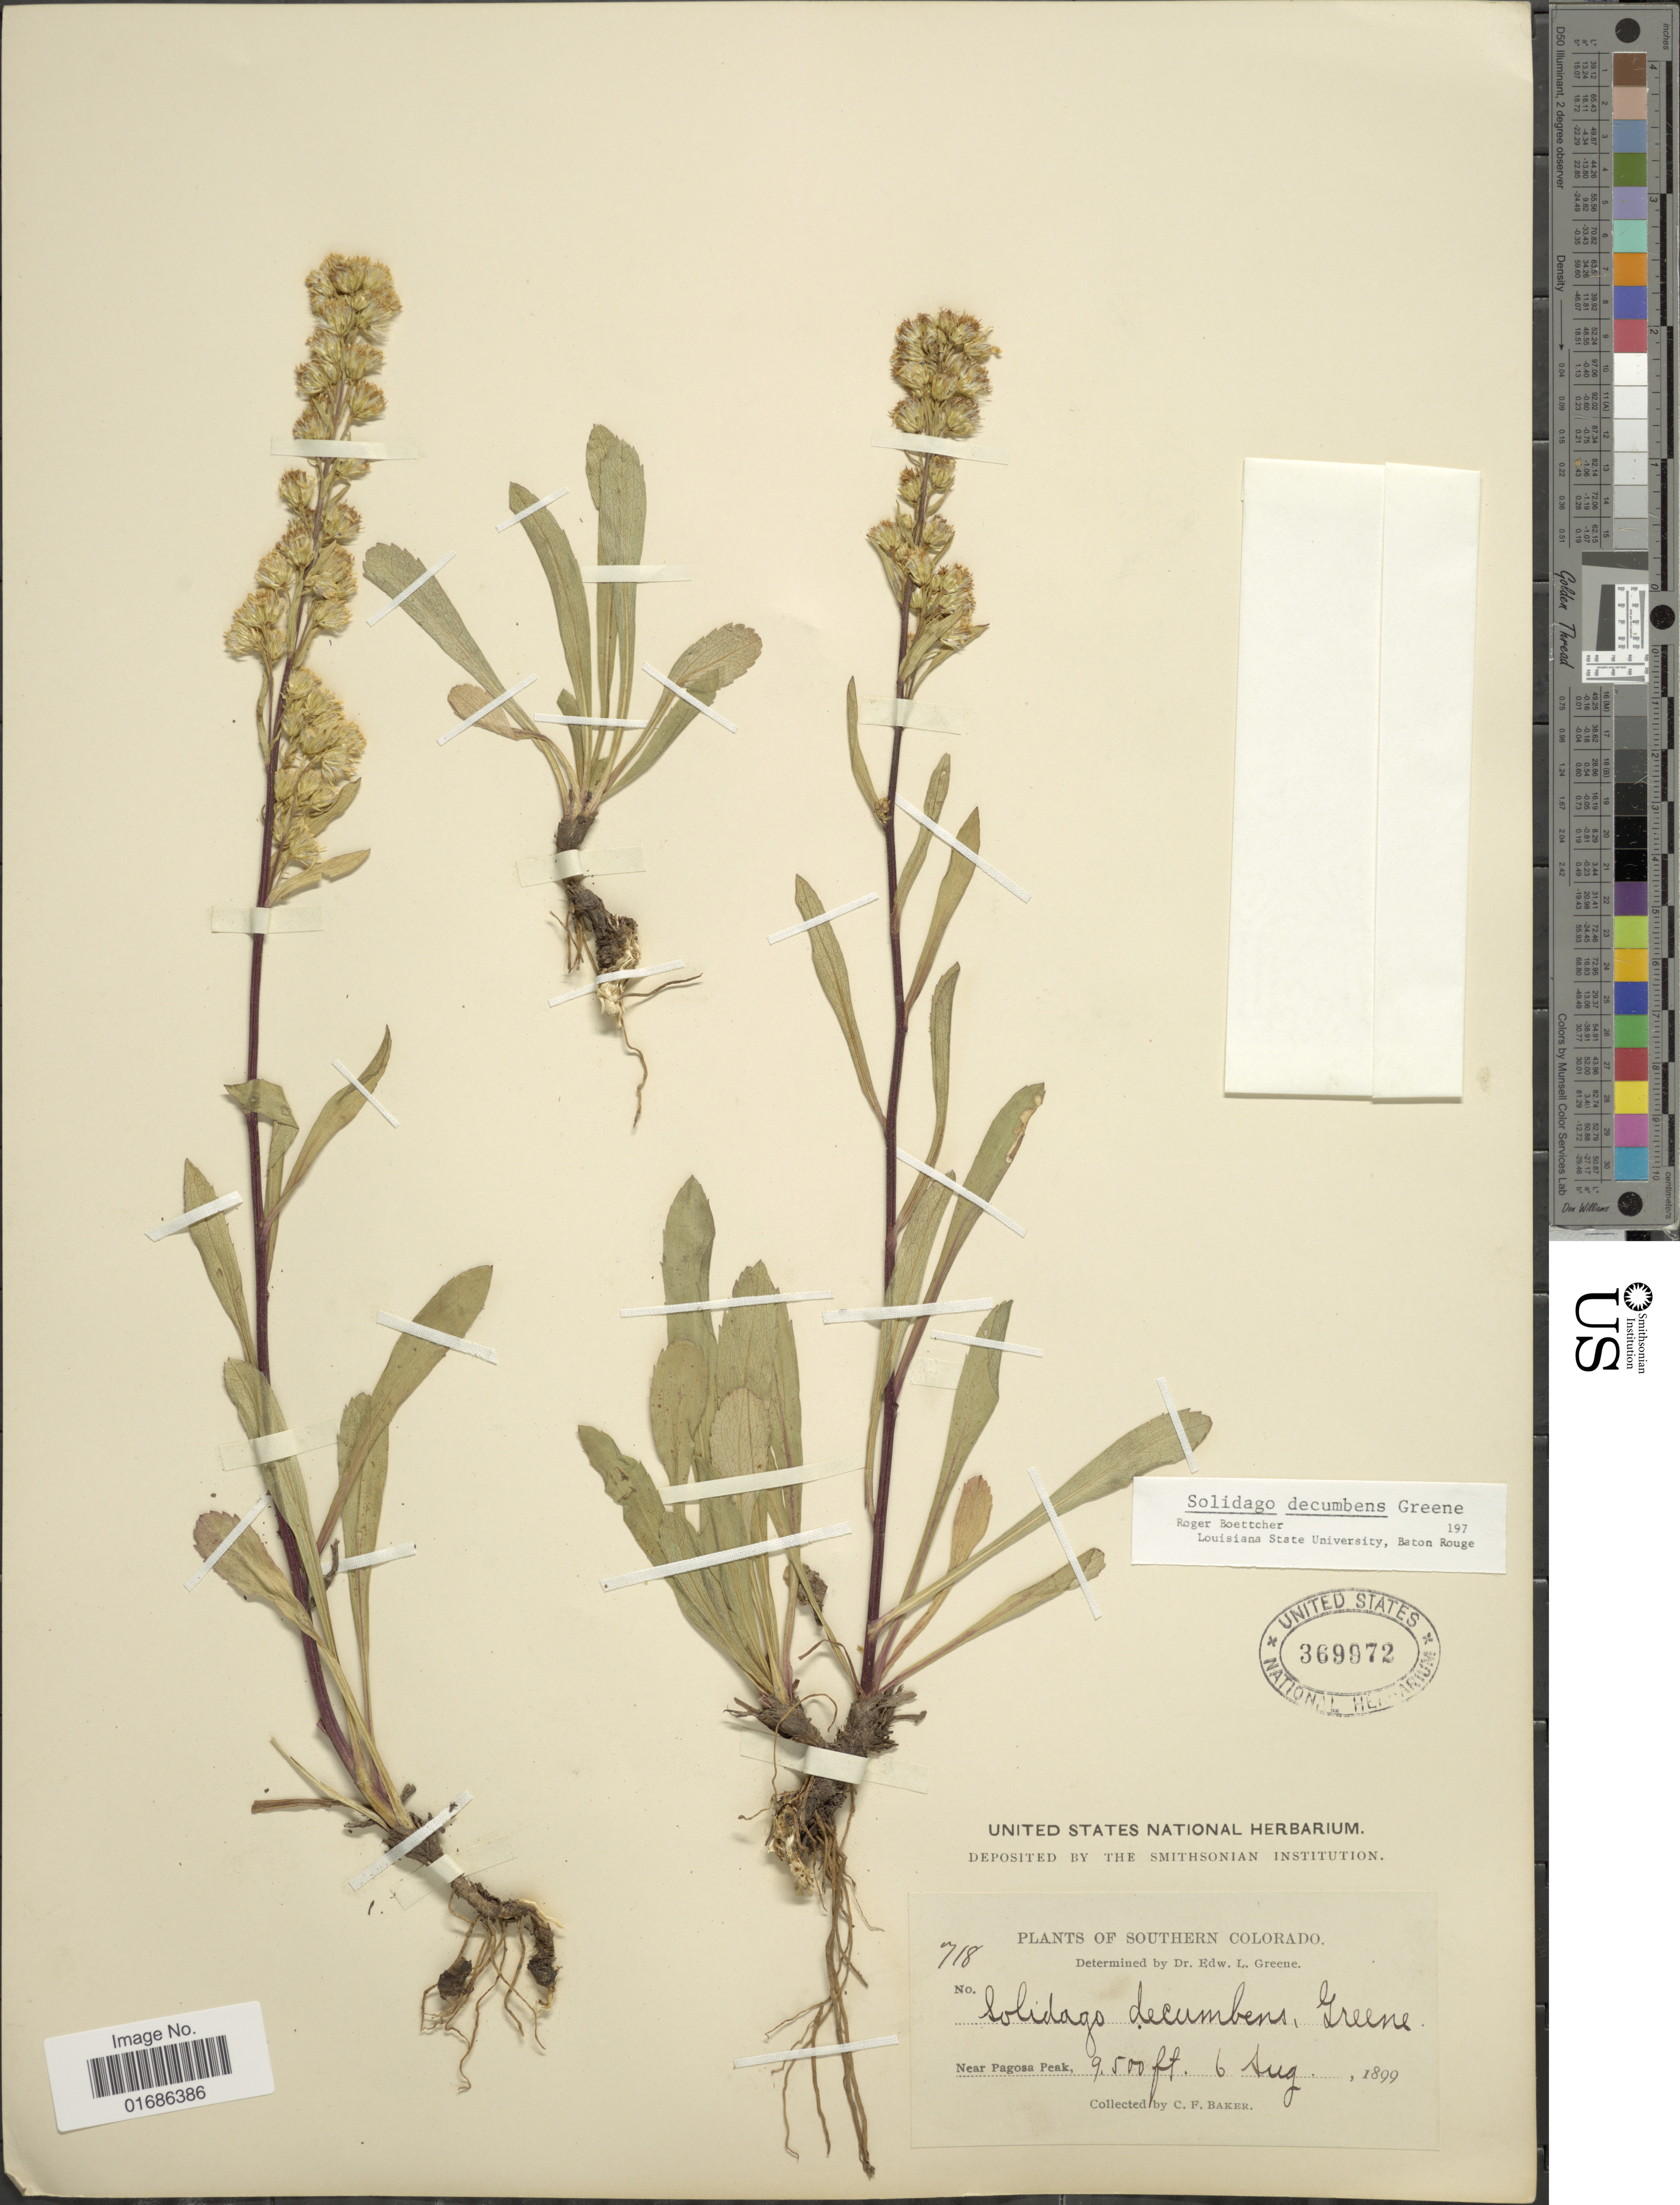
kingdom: Plantae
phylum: Tracheophyta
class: Magnoliopsida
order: Asterales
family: Asteraceae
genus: Solidago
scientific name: Solidago decumbens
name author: Greene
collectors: C. F. Baker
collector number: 718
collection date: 1899-08-06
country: United States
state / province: Colorado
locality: Southern Colorado, Near Pagosa Peak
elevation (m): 2896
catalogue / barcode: US 369972